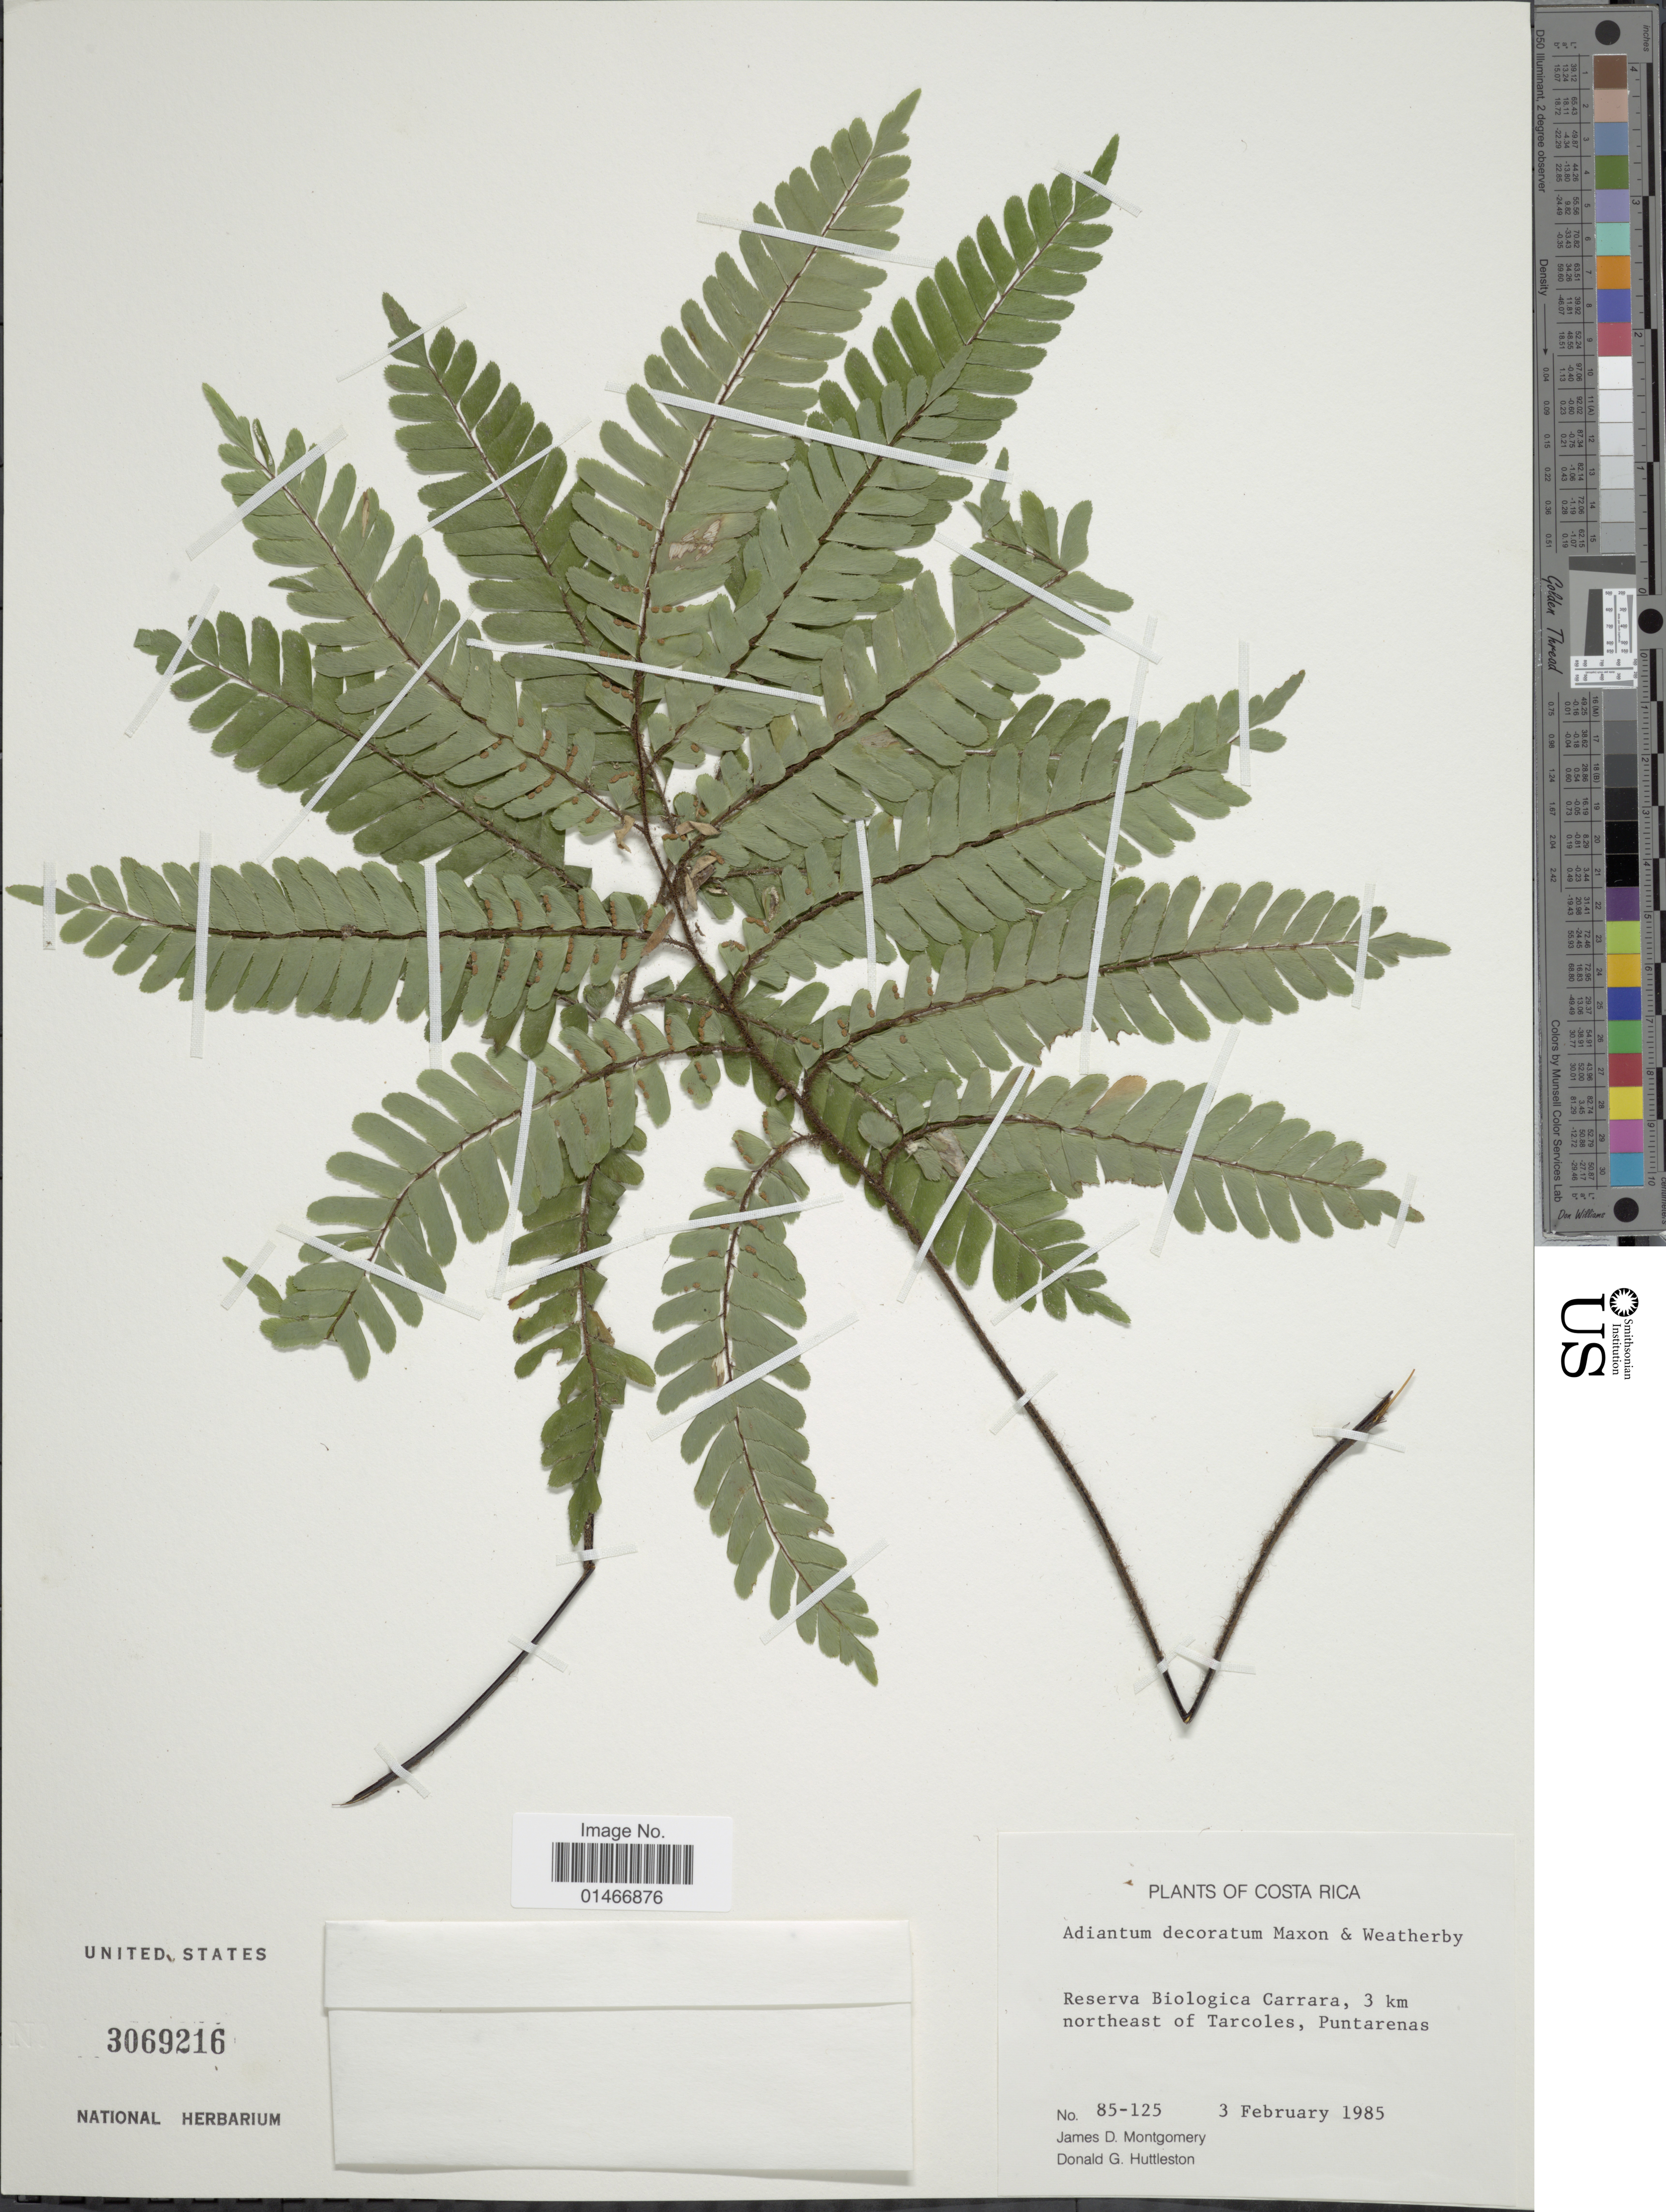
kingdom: Plantae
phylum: Tracheophyta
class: Polypodiopsida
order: Polypodiales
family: Pteridaceae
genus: Adiantum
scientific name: Adiantum decoratum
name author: Maxon & Weath.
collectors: J. Montgomery & D. G. Huttleston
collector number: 85-125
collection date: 1985-02-03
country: Costa Rica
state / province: Puntarenas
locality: Reserva Biologica Carrara, 3 km northeast of Tarcoles.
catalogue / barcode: US 3069216